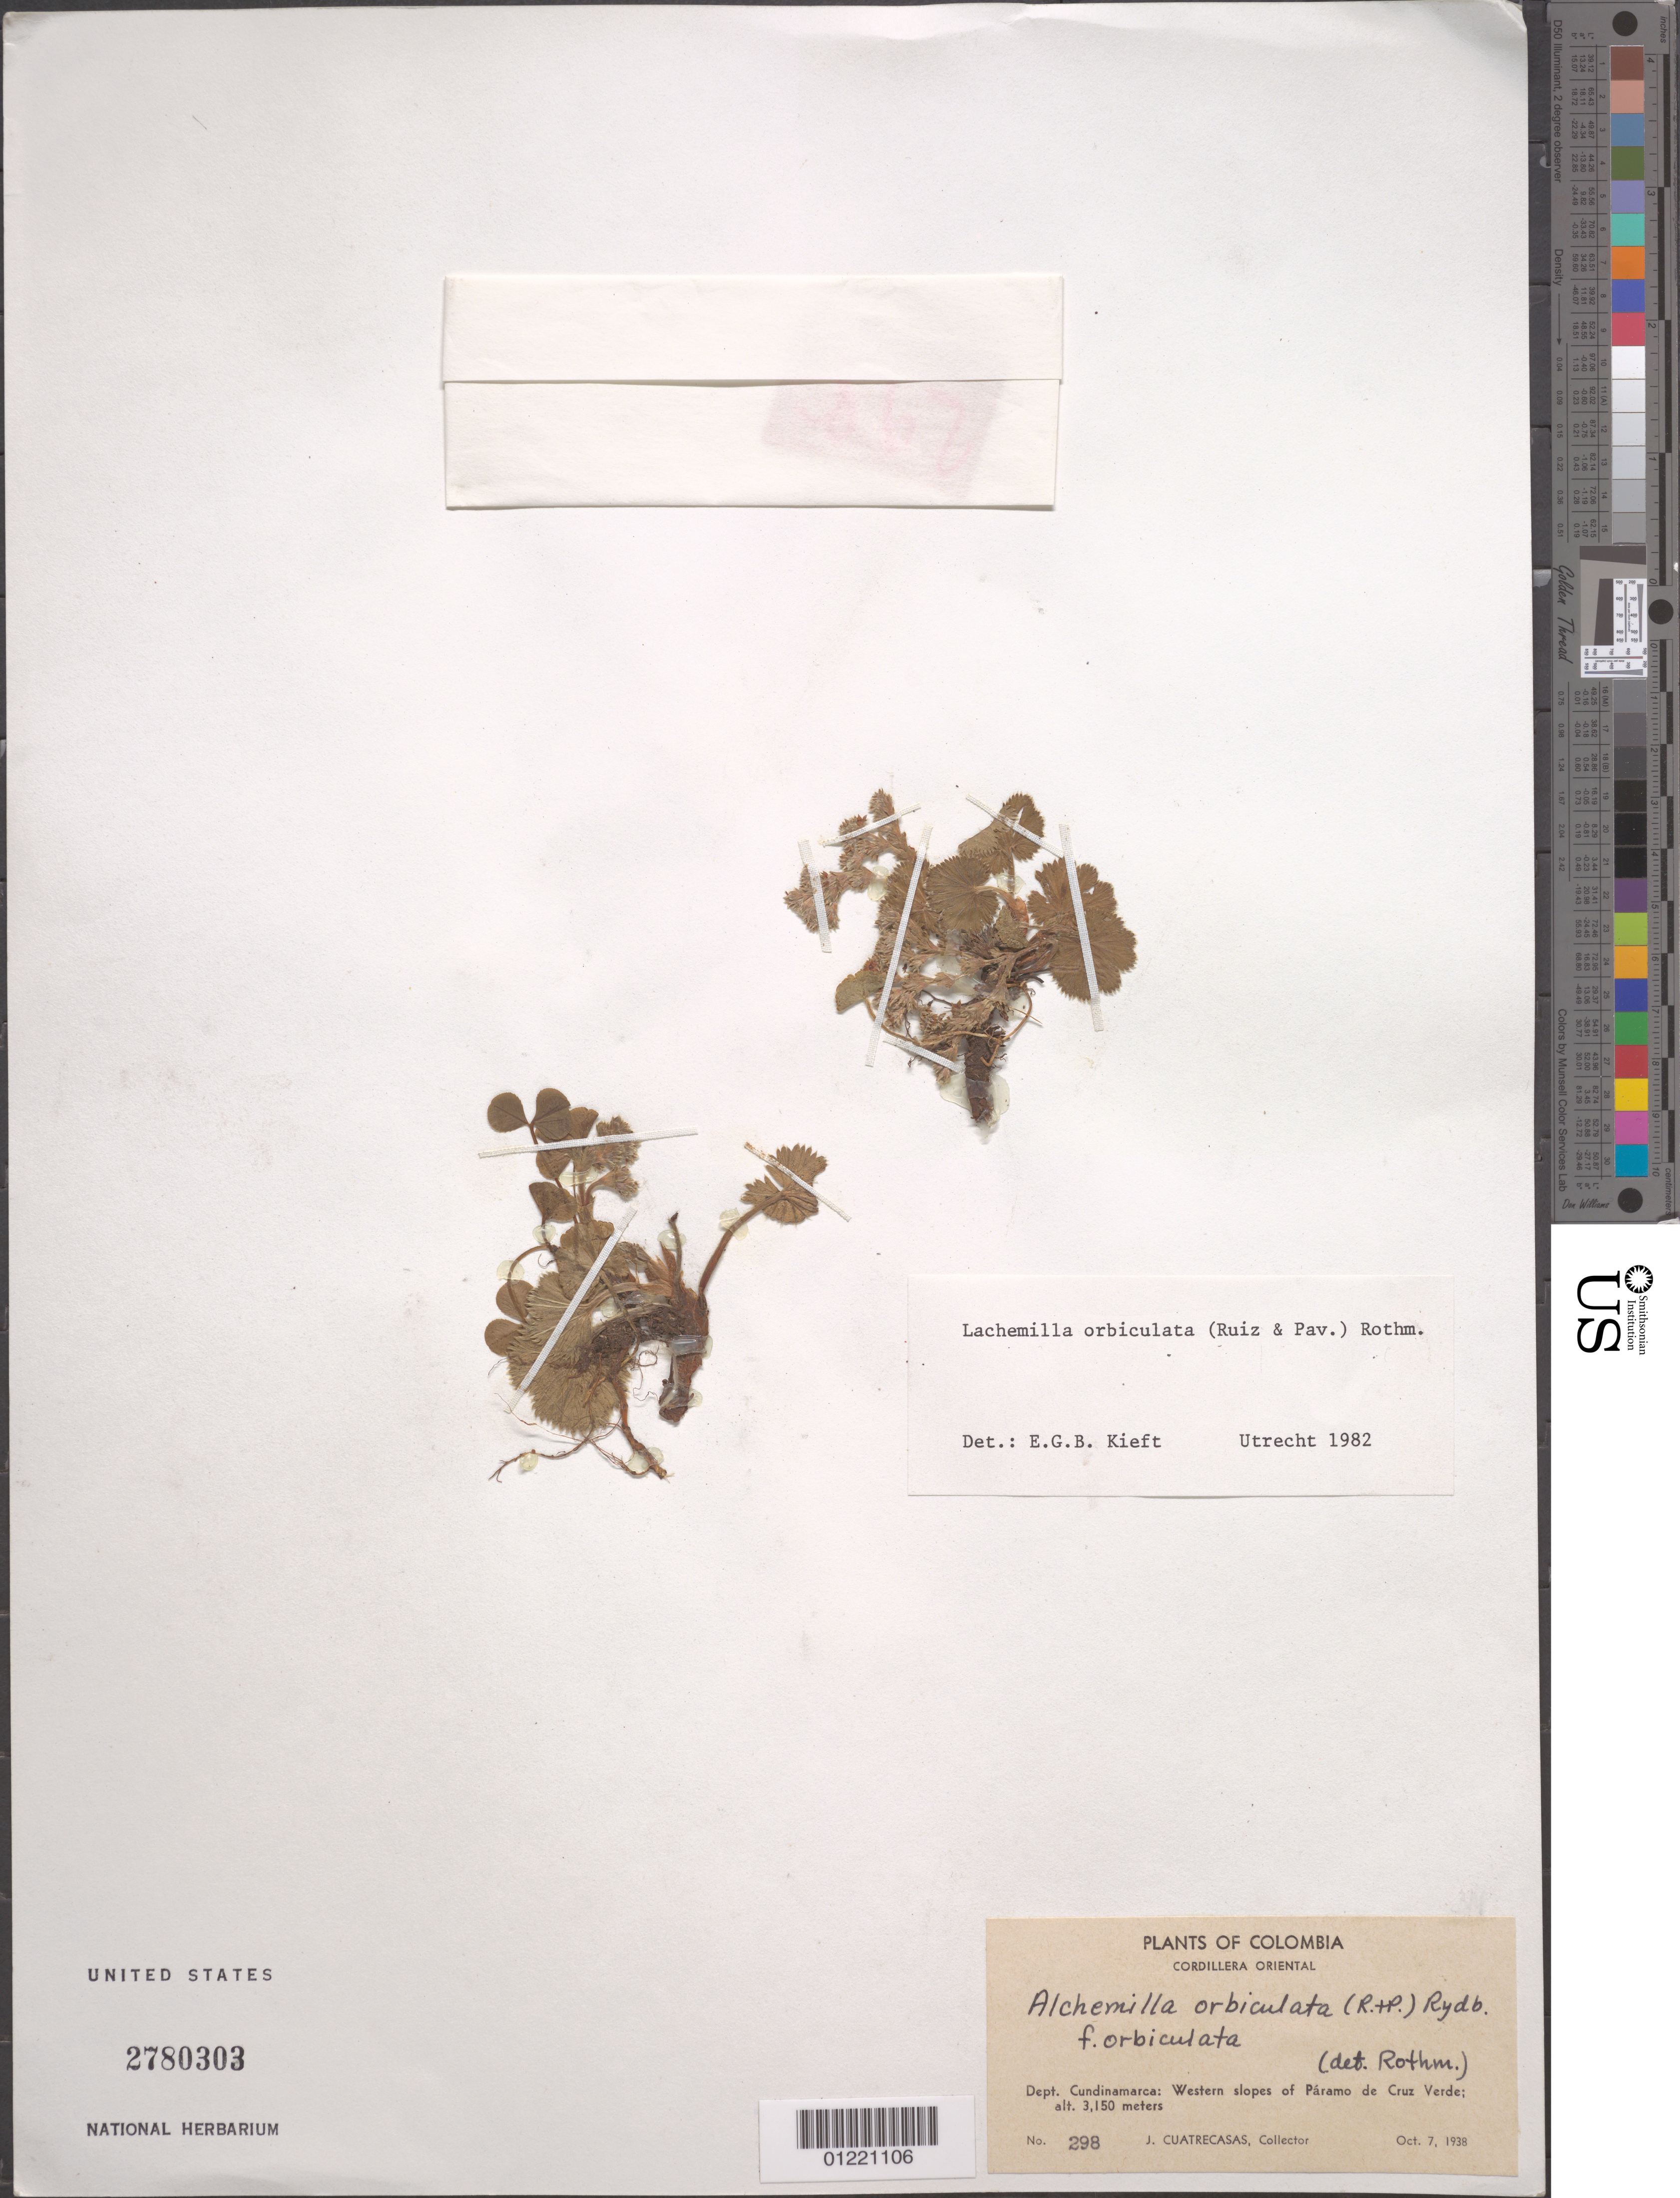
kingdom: Plantae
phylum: Tracheophyta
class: Magnoliopsida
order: Rosales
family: Rosaceae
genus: Lachemilla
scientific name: Lachemilla orbiculata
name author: (Ruiz & Pav.) Rydb.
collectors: J. Cuatrecasas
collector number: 298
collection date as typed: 07 Oct 1938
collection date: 1938-10-07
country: Colombia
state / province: Cundinamarca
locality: W slopes of Paramo de Cruz Verde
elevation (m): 3150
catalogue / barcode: US 2780303